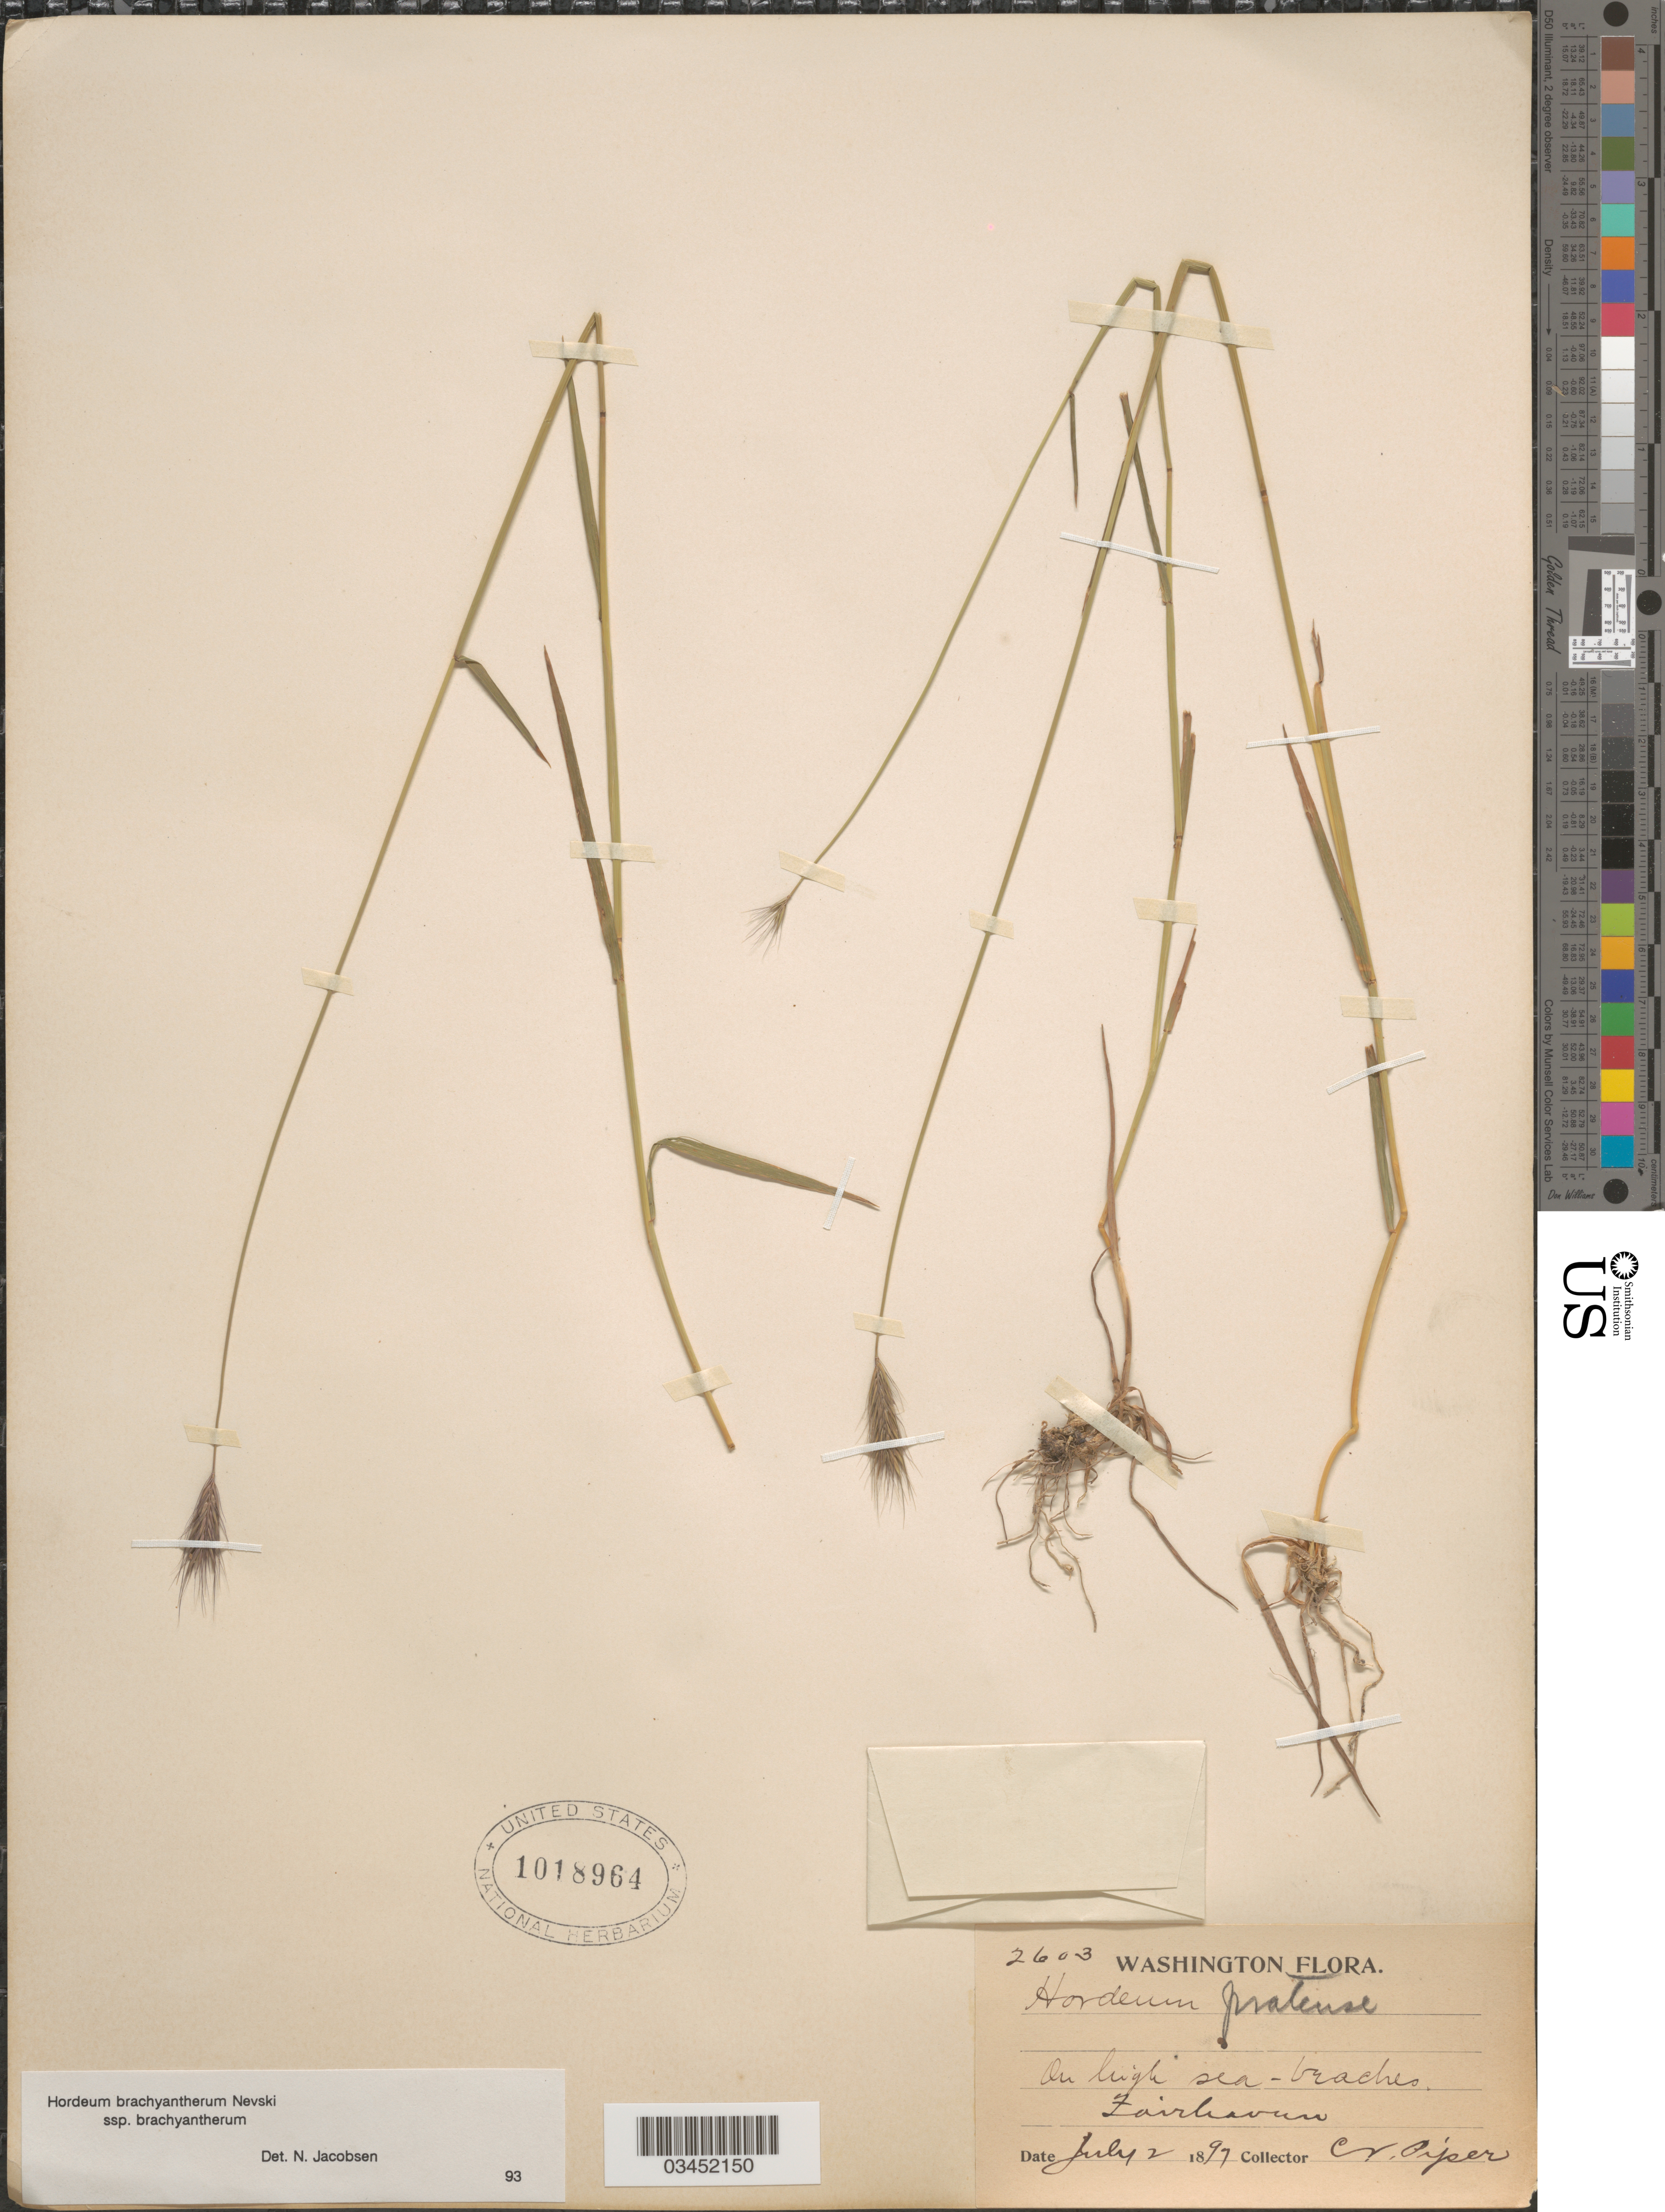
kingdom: Plantae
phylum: Tracheophyta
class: Liliopsida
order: Poales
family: Poaceae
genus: Hordeum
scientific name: Hordeum brachyantherum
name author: Nevski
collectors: C. V. Piper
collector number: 2603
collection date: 1897-07-02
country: United States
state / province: Washington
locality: On high sea - beaches. Fairhaven.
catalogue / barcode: US 1018964